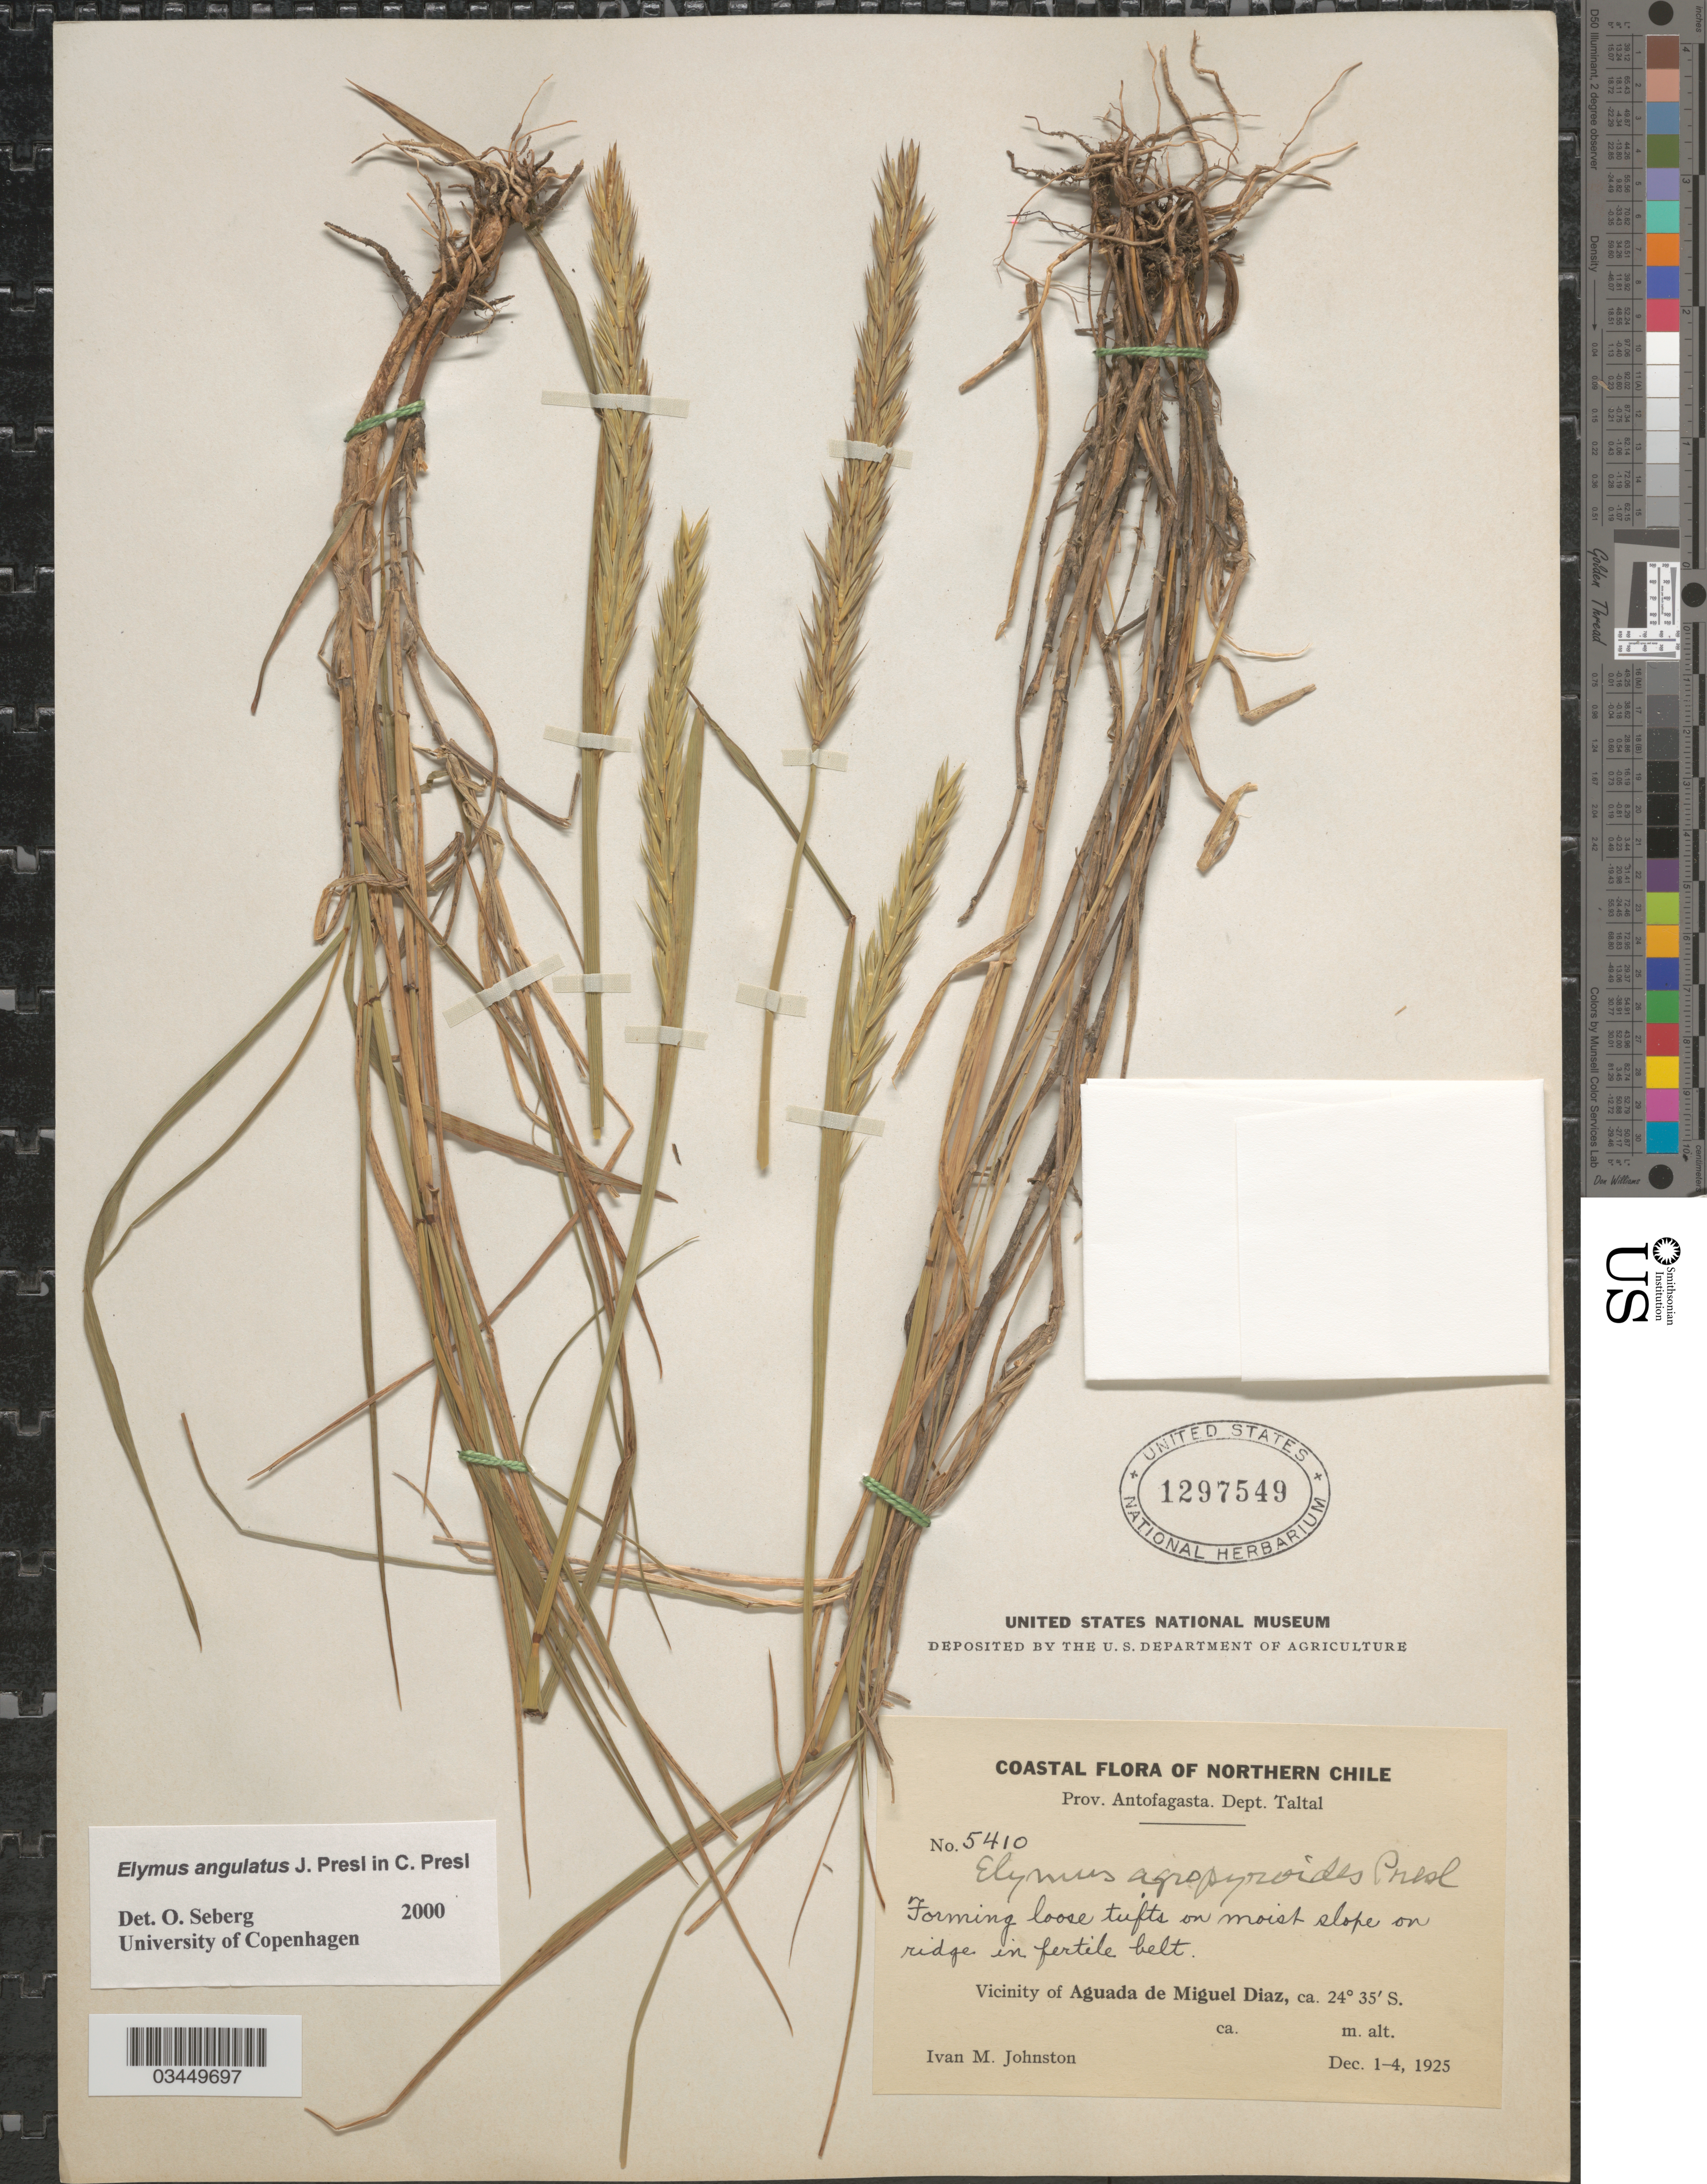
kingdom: Plantae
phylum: Tracheophyta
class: Liliopsida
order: Poales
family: Poaceae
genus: Elymus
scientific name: Elymus angulatus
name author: J. Presl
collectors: I.M. Johnston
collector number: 5410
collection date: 1925-12-01/1925-12-04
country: Chile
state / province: Antofagasta (II)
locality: Coastal of Northern Chile. Dept. Taltal. Vicinity of Aguada de Miguel Diaz.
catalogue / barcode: US 1297549